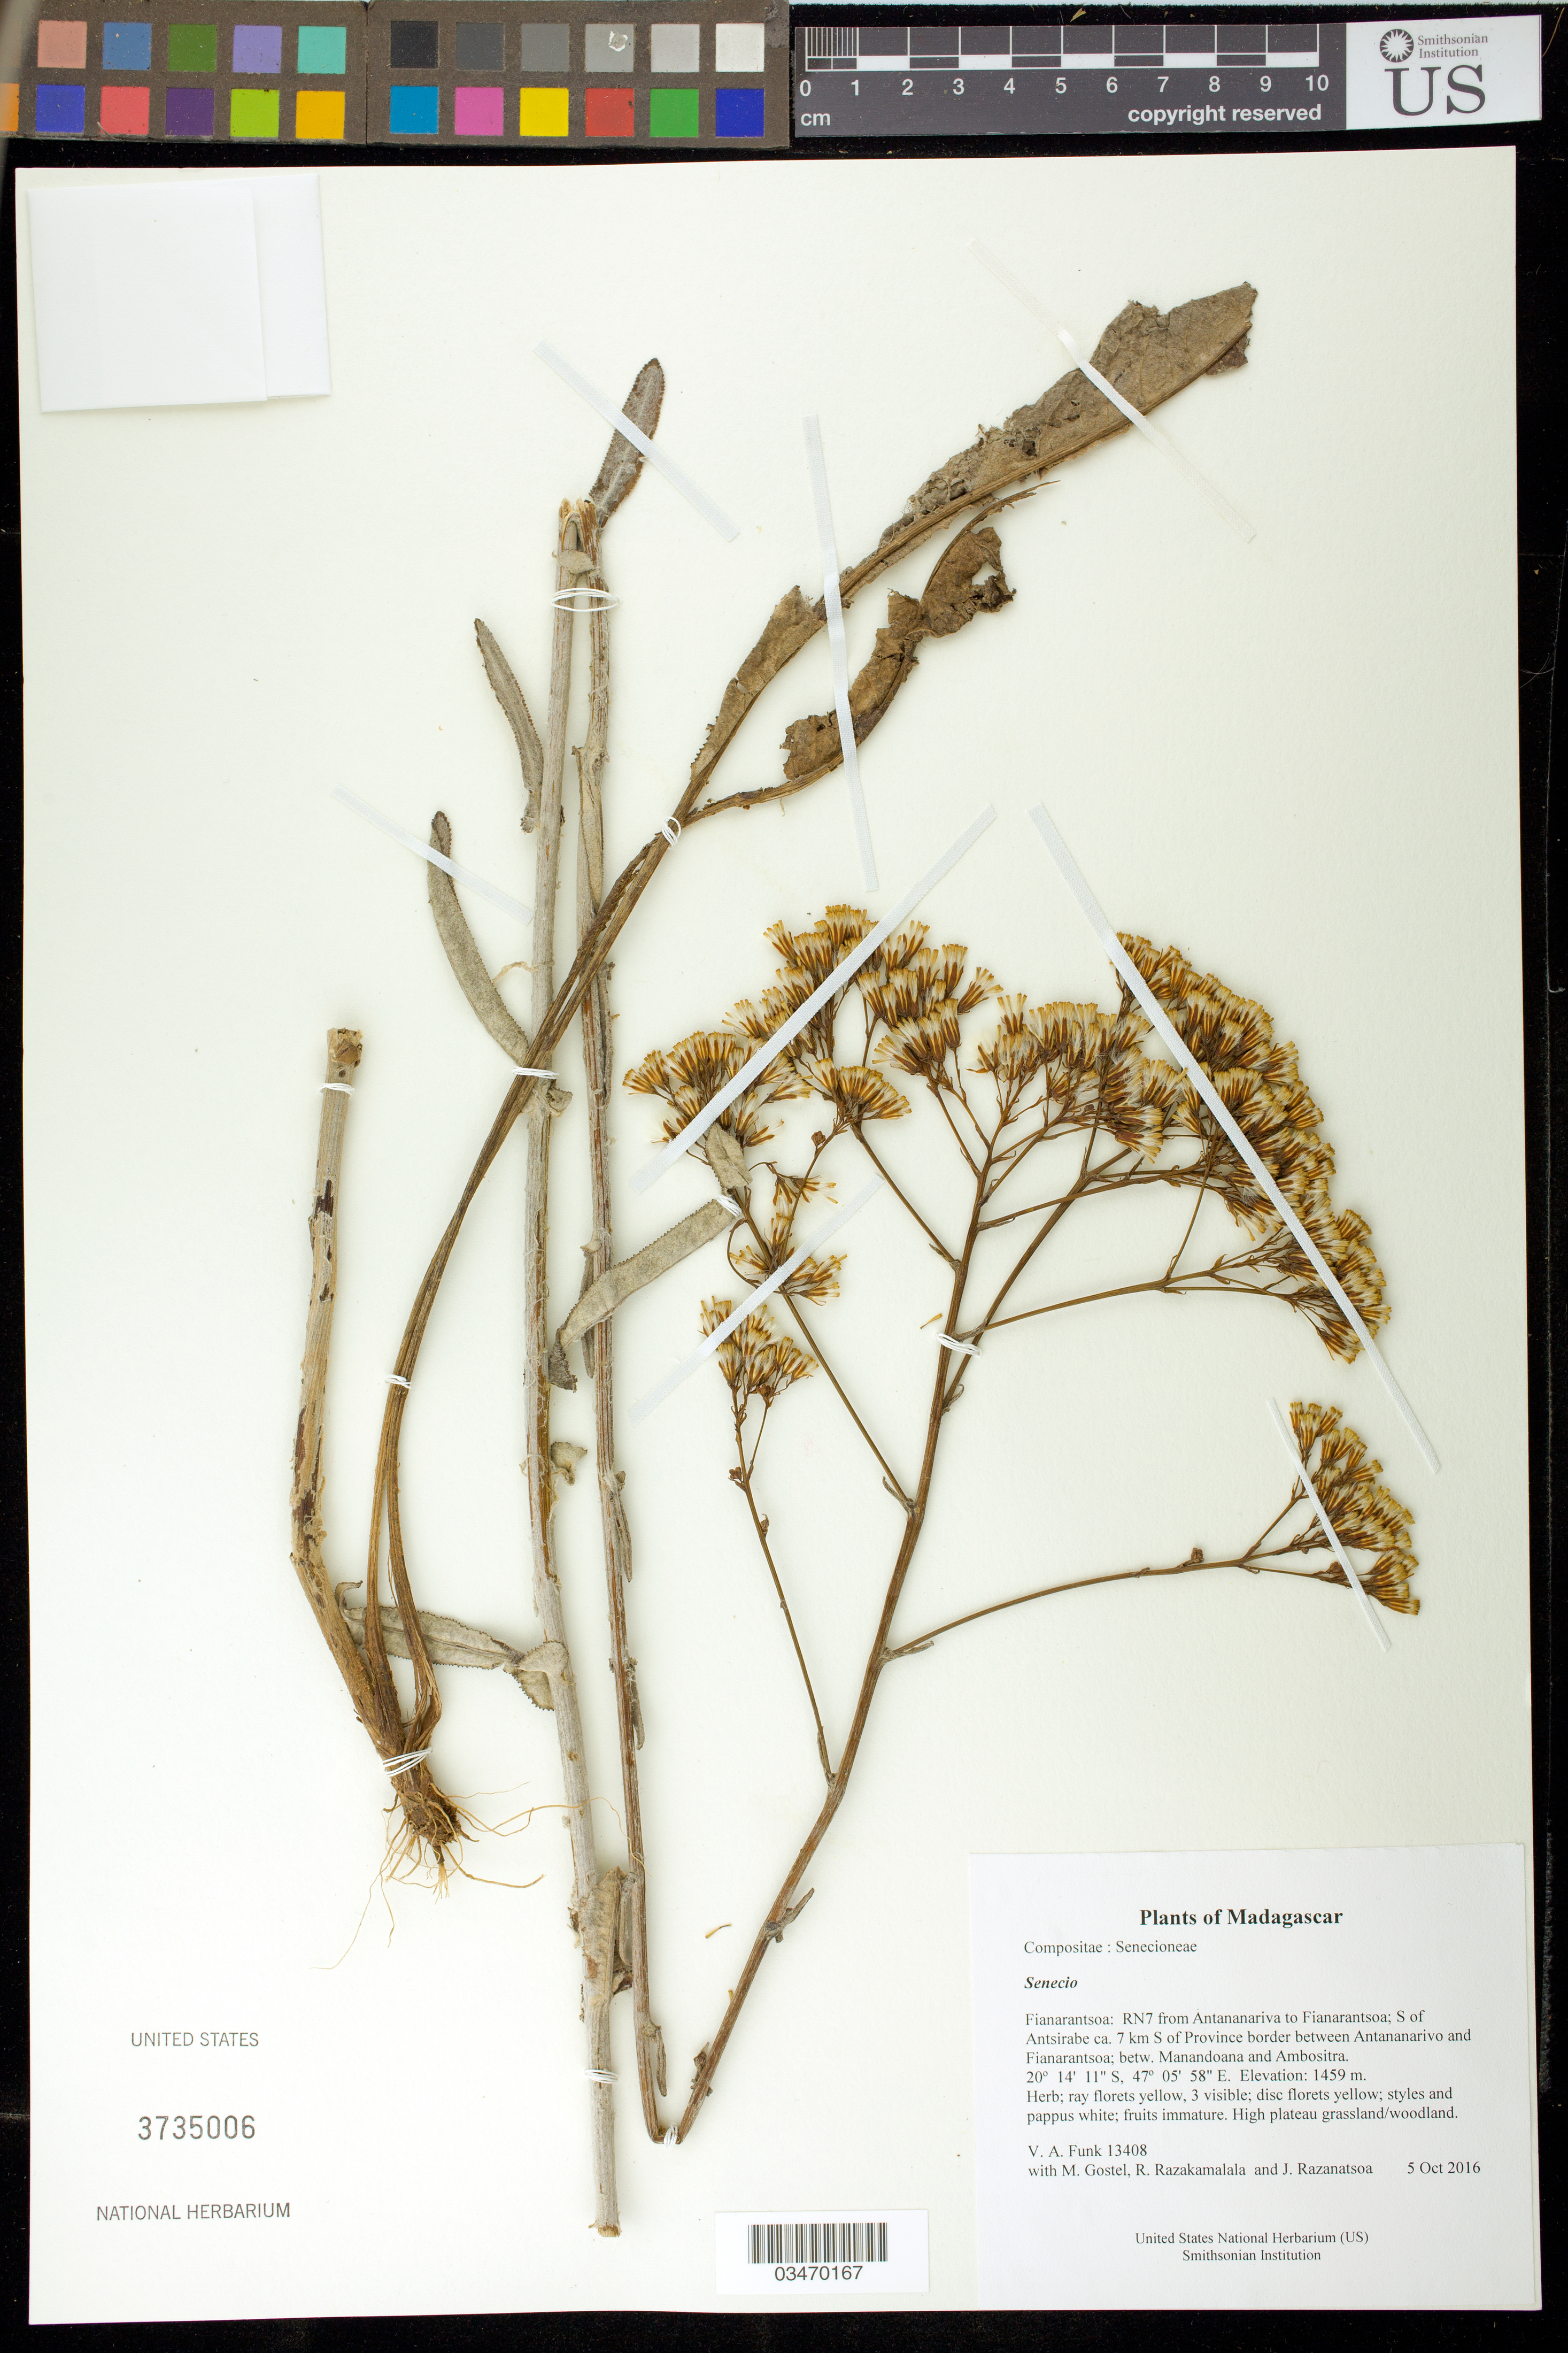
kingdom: Plantae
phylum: Tracheophyta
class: Magnoliopsida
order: Asterales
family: Asteraceae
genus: Senecio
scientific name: Senecio sp.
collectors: M. R. Gostel, R. Razakamalala & J. Razanatsoa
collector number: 13408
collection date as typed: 5 Oct 2016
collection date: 2016-10-05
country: Madagascar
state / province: Haute Matsiatra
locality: RN7 from Antananariva to Fianarantsoa; S of Antsirabe ca. 7 km S of Province border between Antananarivo and Fianarantsoa; betw. Manandoana and Ambositra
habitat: High plateau grassland/woodland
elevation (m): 1459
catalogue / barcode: US 3735006